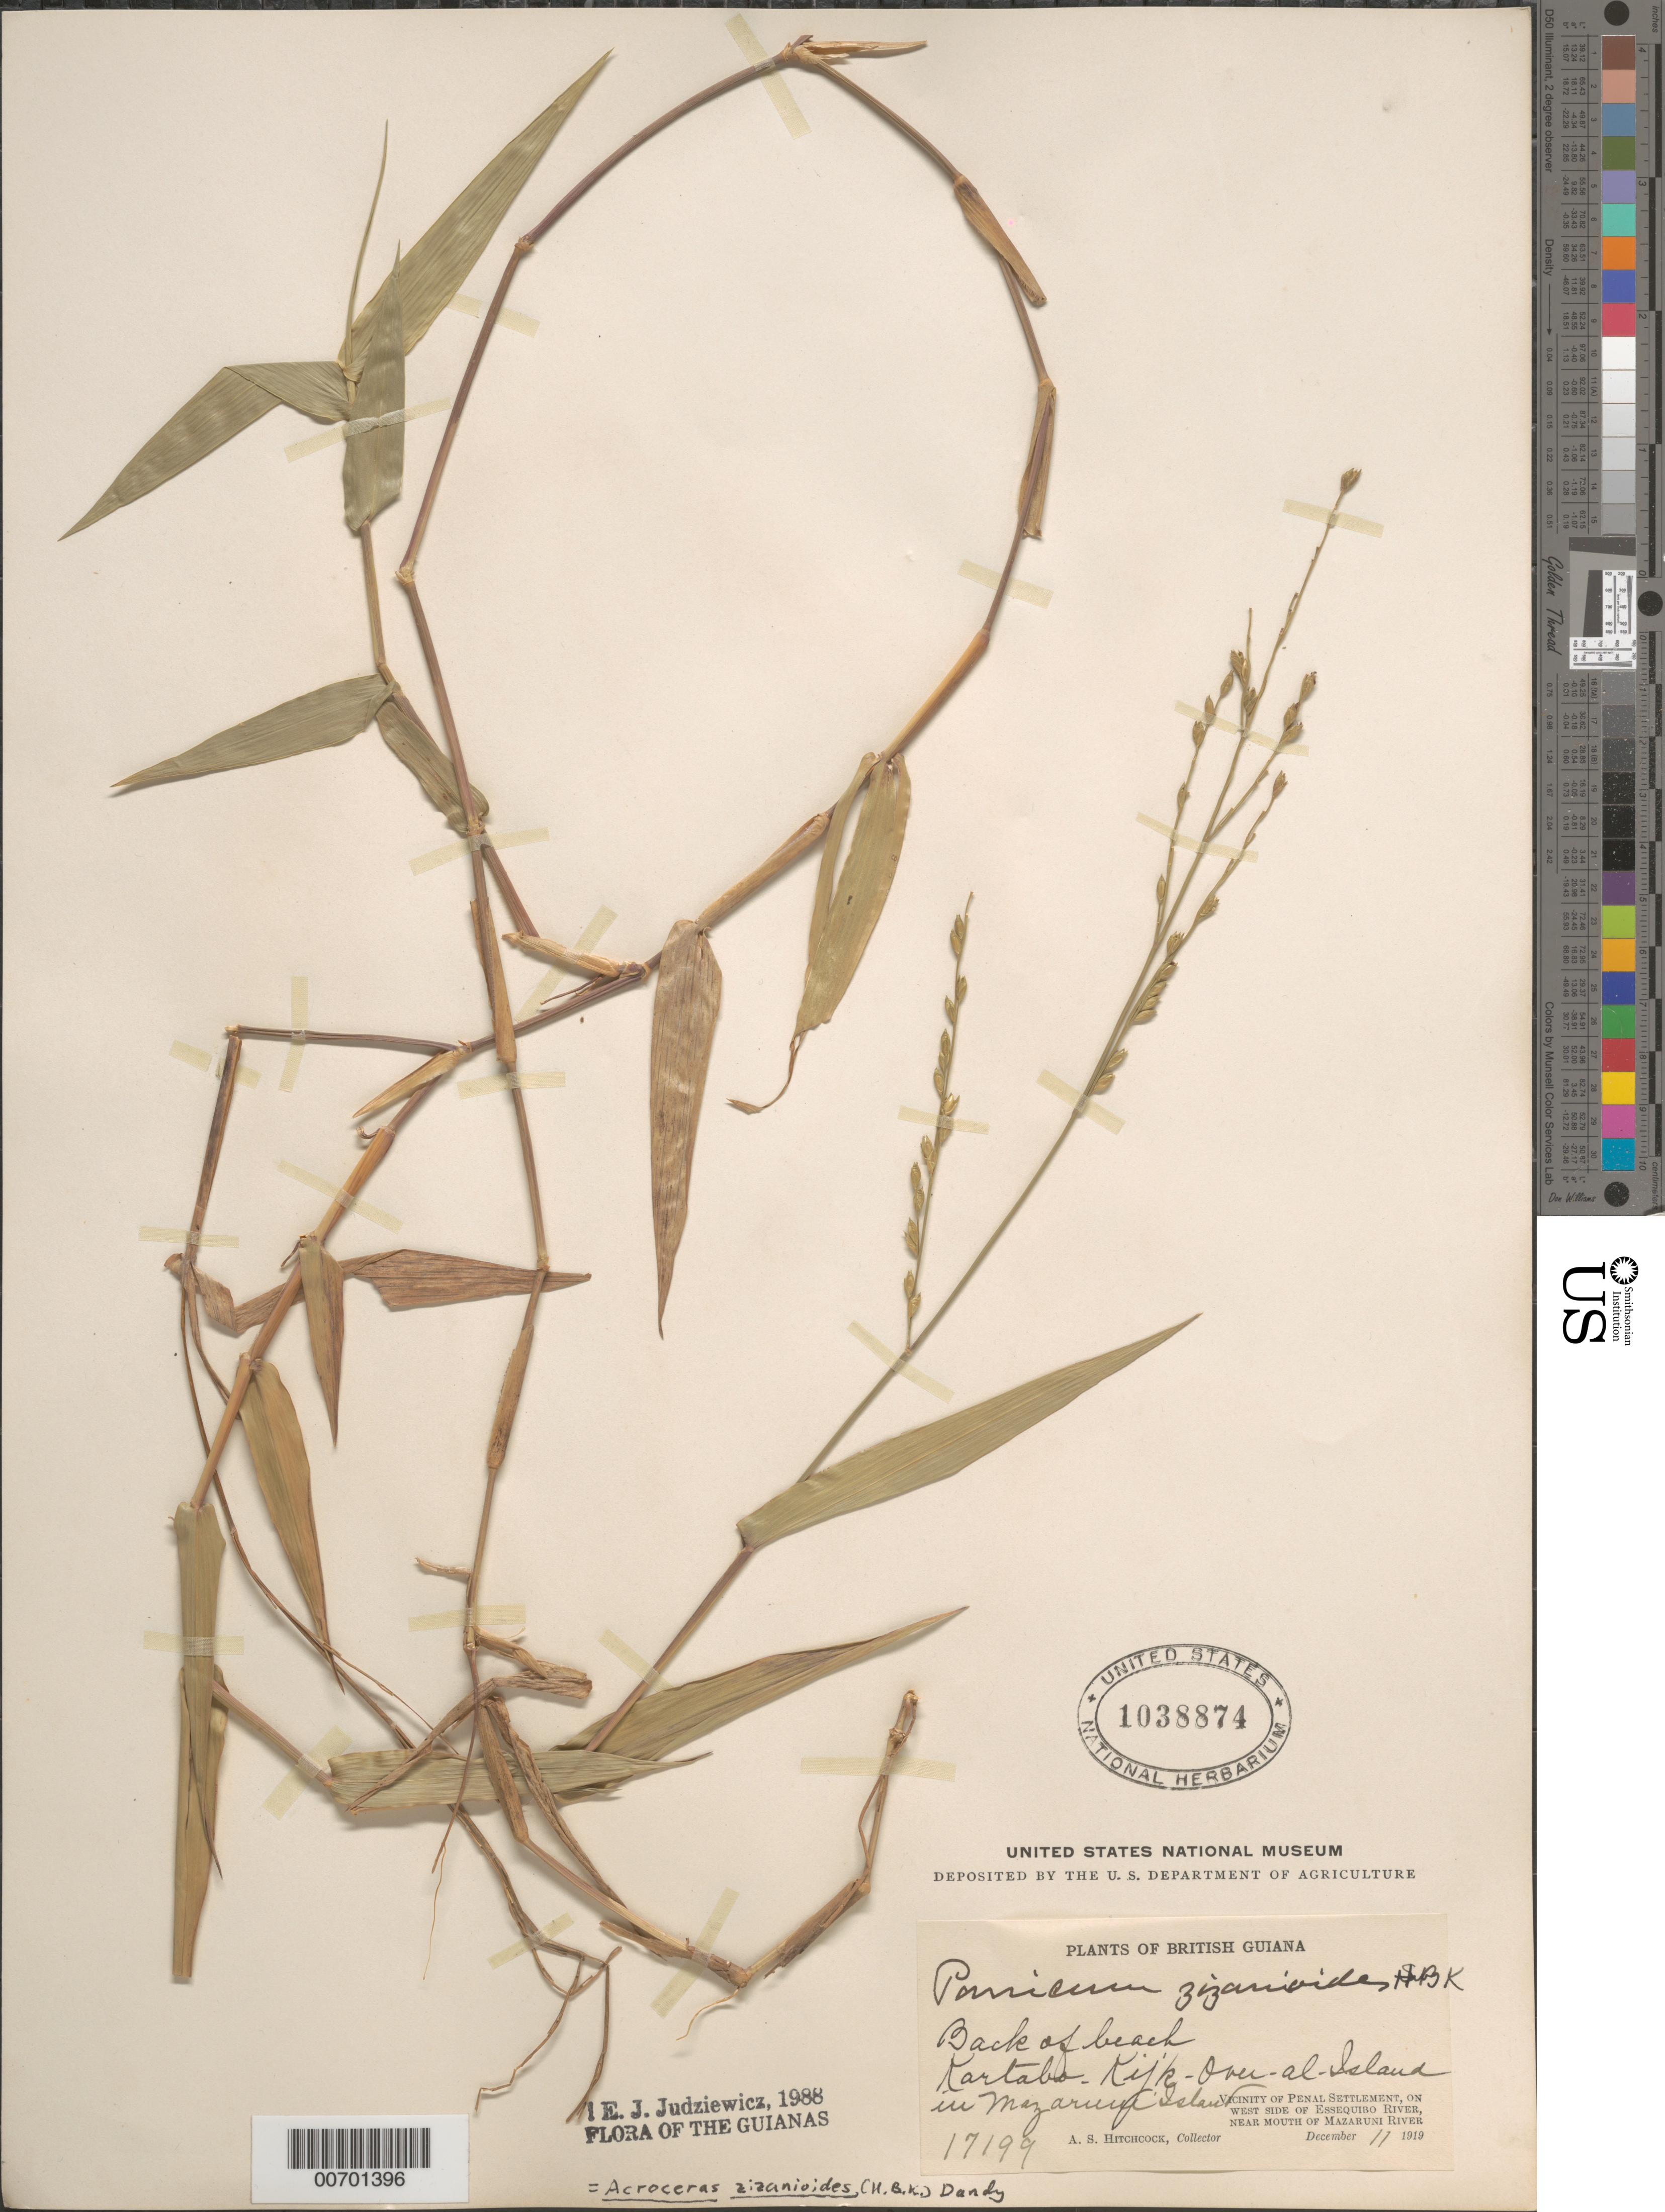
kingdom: Plantae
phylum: Tracheophyta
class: Liliopsida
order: Poales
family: Poaceae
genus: Acroceras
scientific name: Acroceras zizanioides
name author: (Kunth) Dandy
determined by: Judziewicz, E. J.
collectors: A. S. Hitchcock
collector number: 17199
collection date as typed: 11-Dec-19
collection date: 1919-12-11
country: Guyana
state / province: Cuyuni-Mazaruni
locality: Penal Settlement, vic., W side of Essequibo River, Kartabo, Kyk-Over-al Island in Mazaruni River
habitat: Back of beach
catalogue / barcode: US 1038874